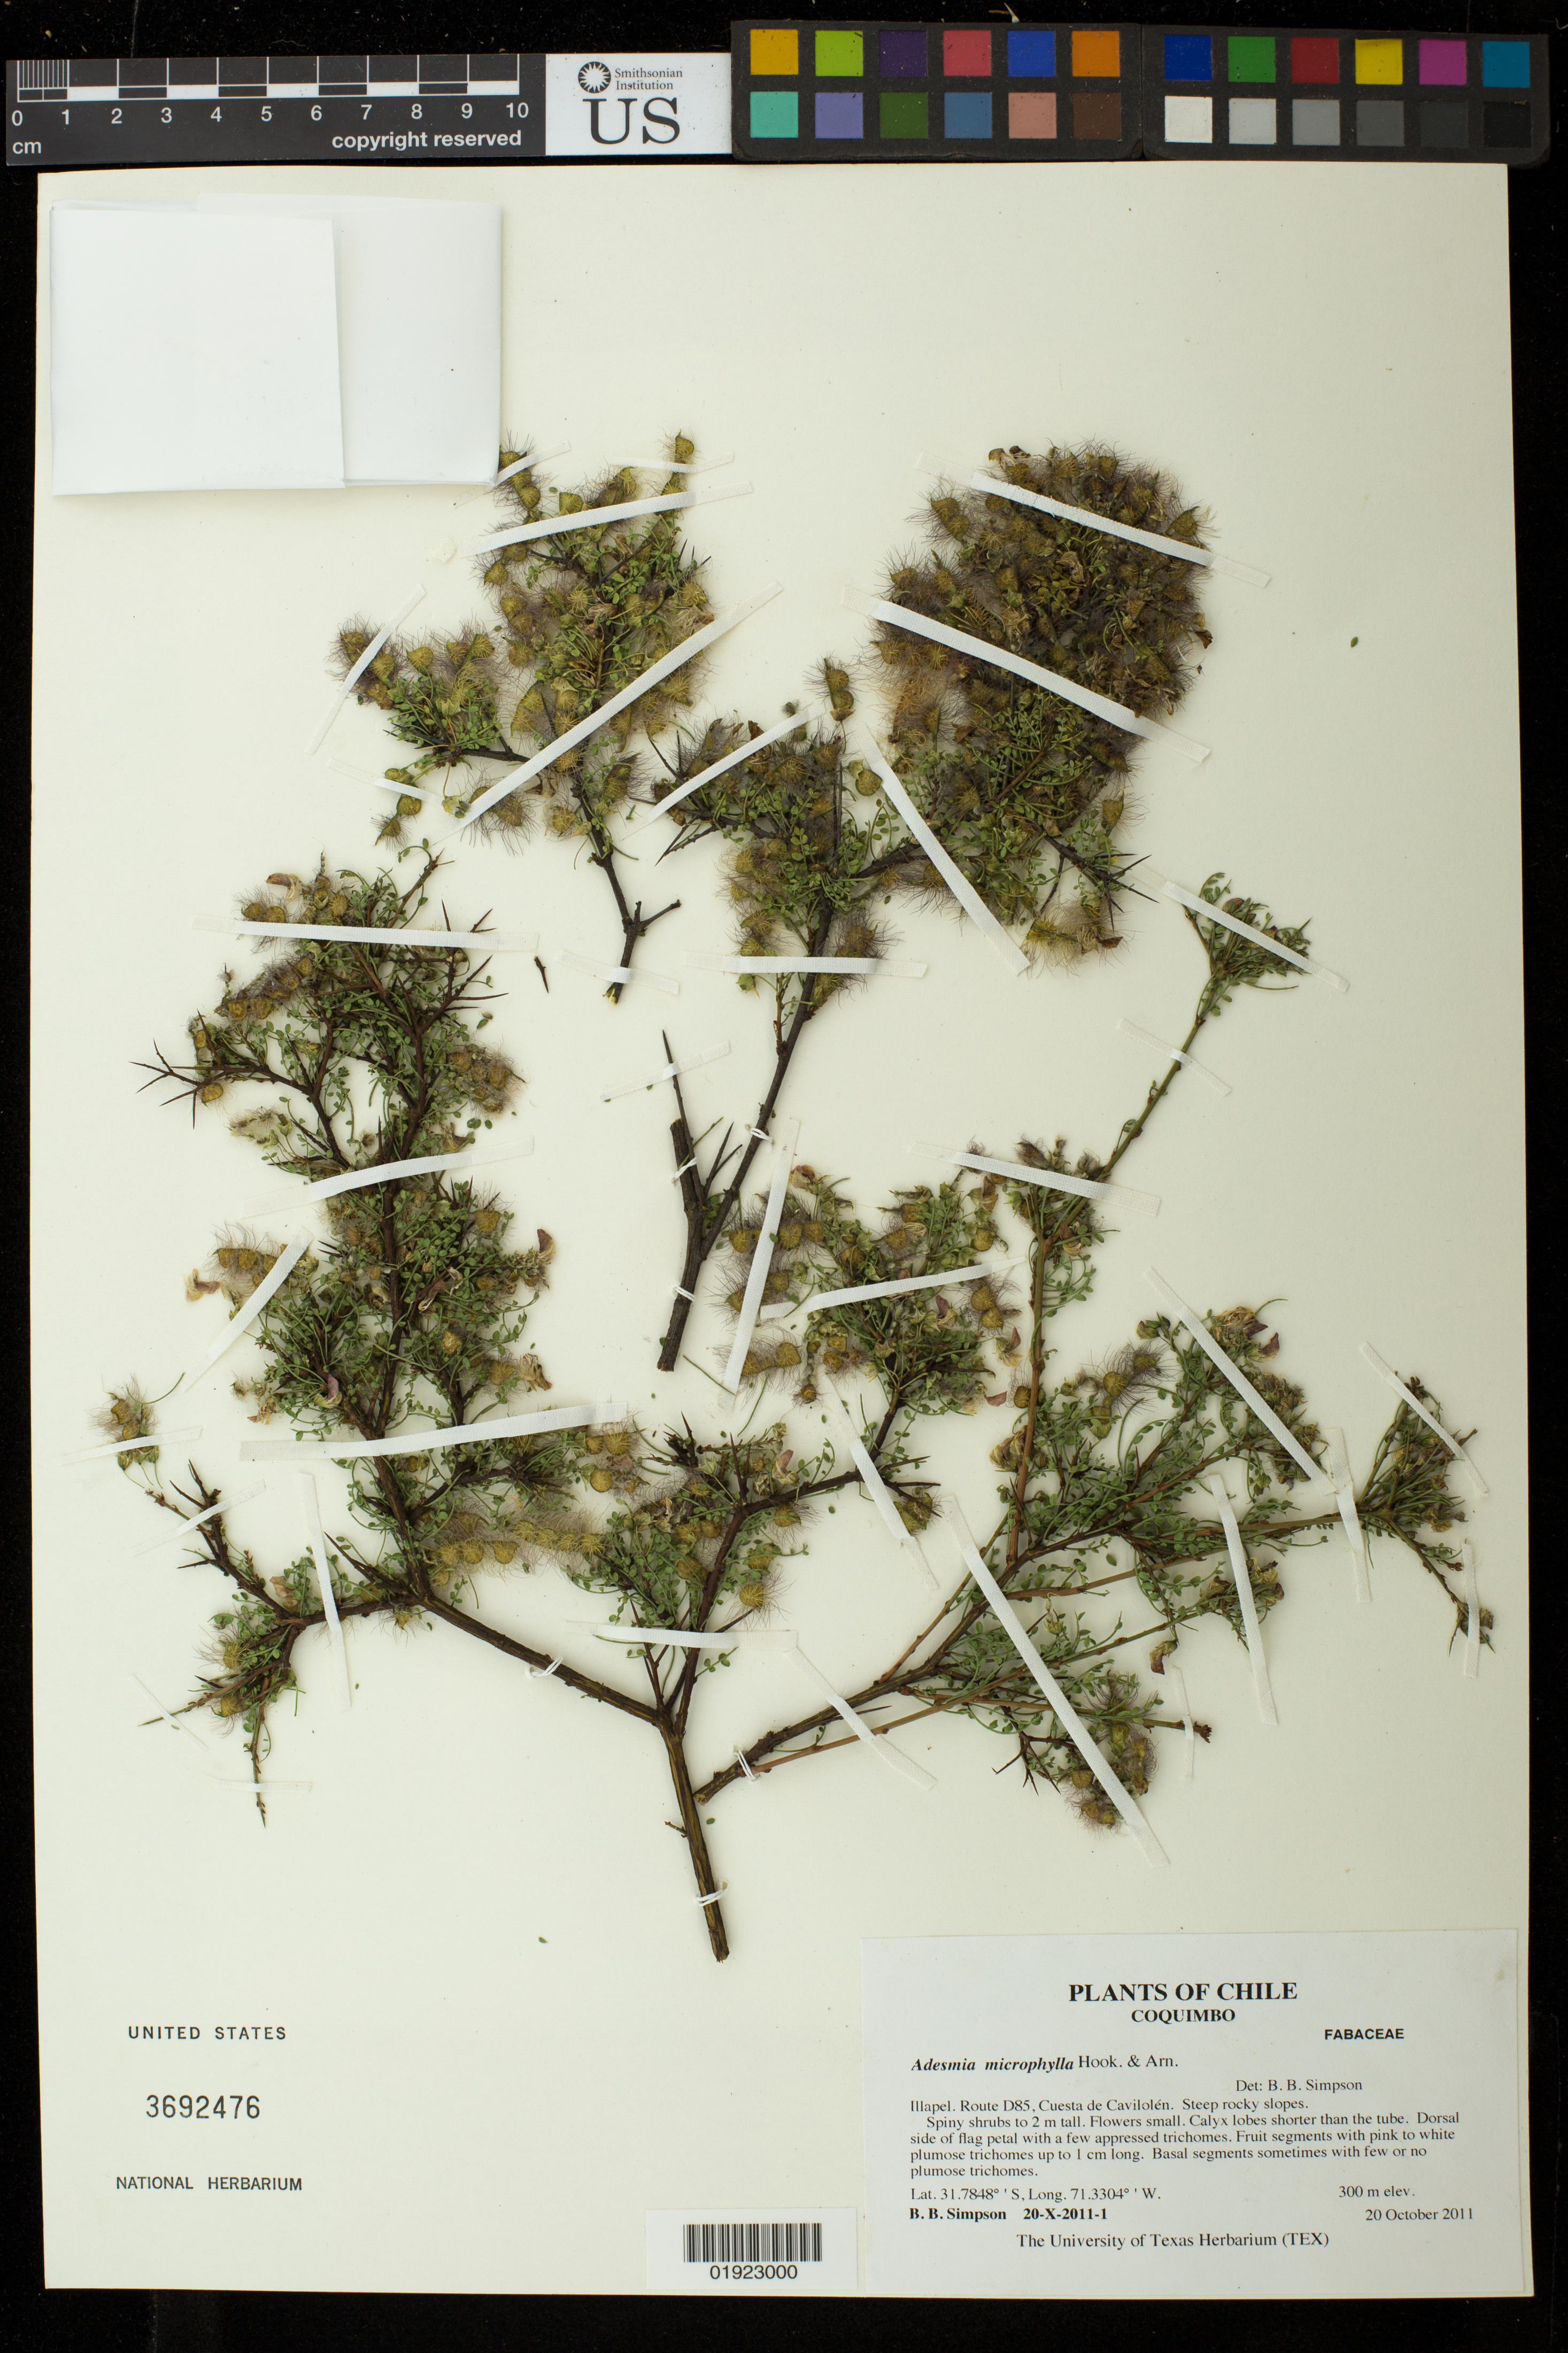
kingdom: Plantae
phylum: Tracheophyta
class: Magnoliopsida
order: Fabales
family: Fabaceae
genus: Adesmia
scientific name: Adesmia microphylla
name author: Hook. & Arn.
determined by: Simpson, B. B.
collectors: B. Simpson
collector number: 20-X-2011-1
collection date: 2011-10-20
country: Chile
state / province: Coquimbo (IV)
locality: Illapel. Route D85, Cuesta de Cavilolen.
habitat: Steep rocky slopes.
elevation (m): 300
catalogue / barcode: US 3692476